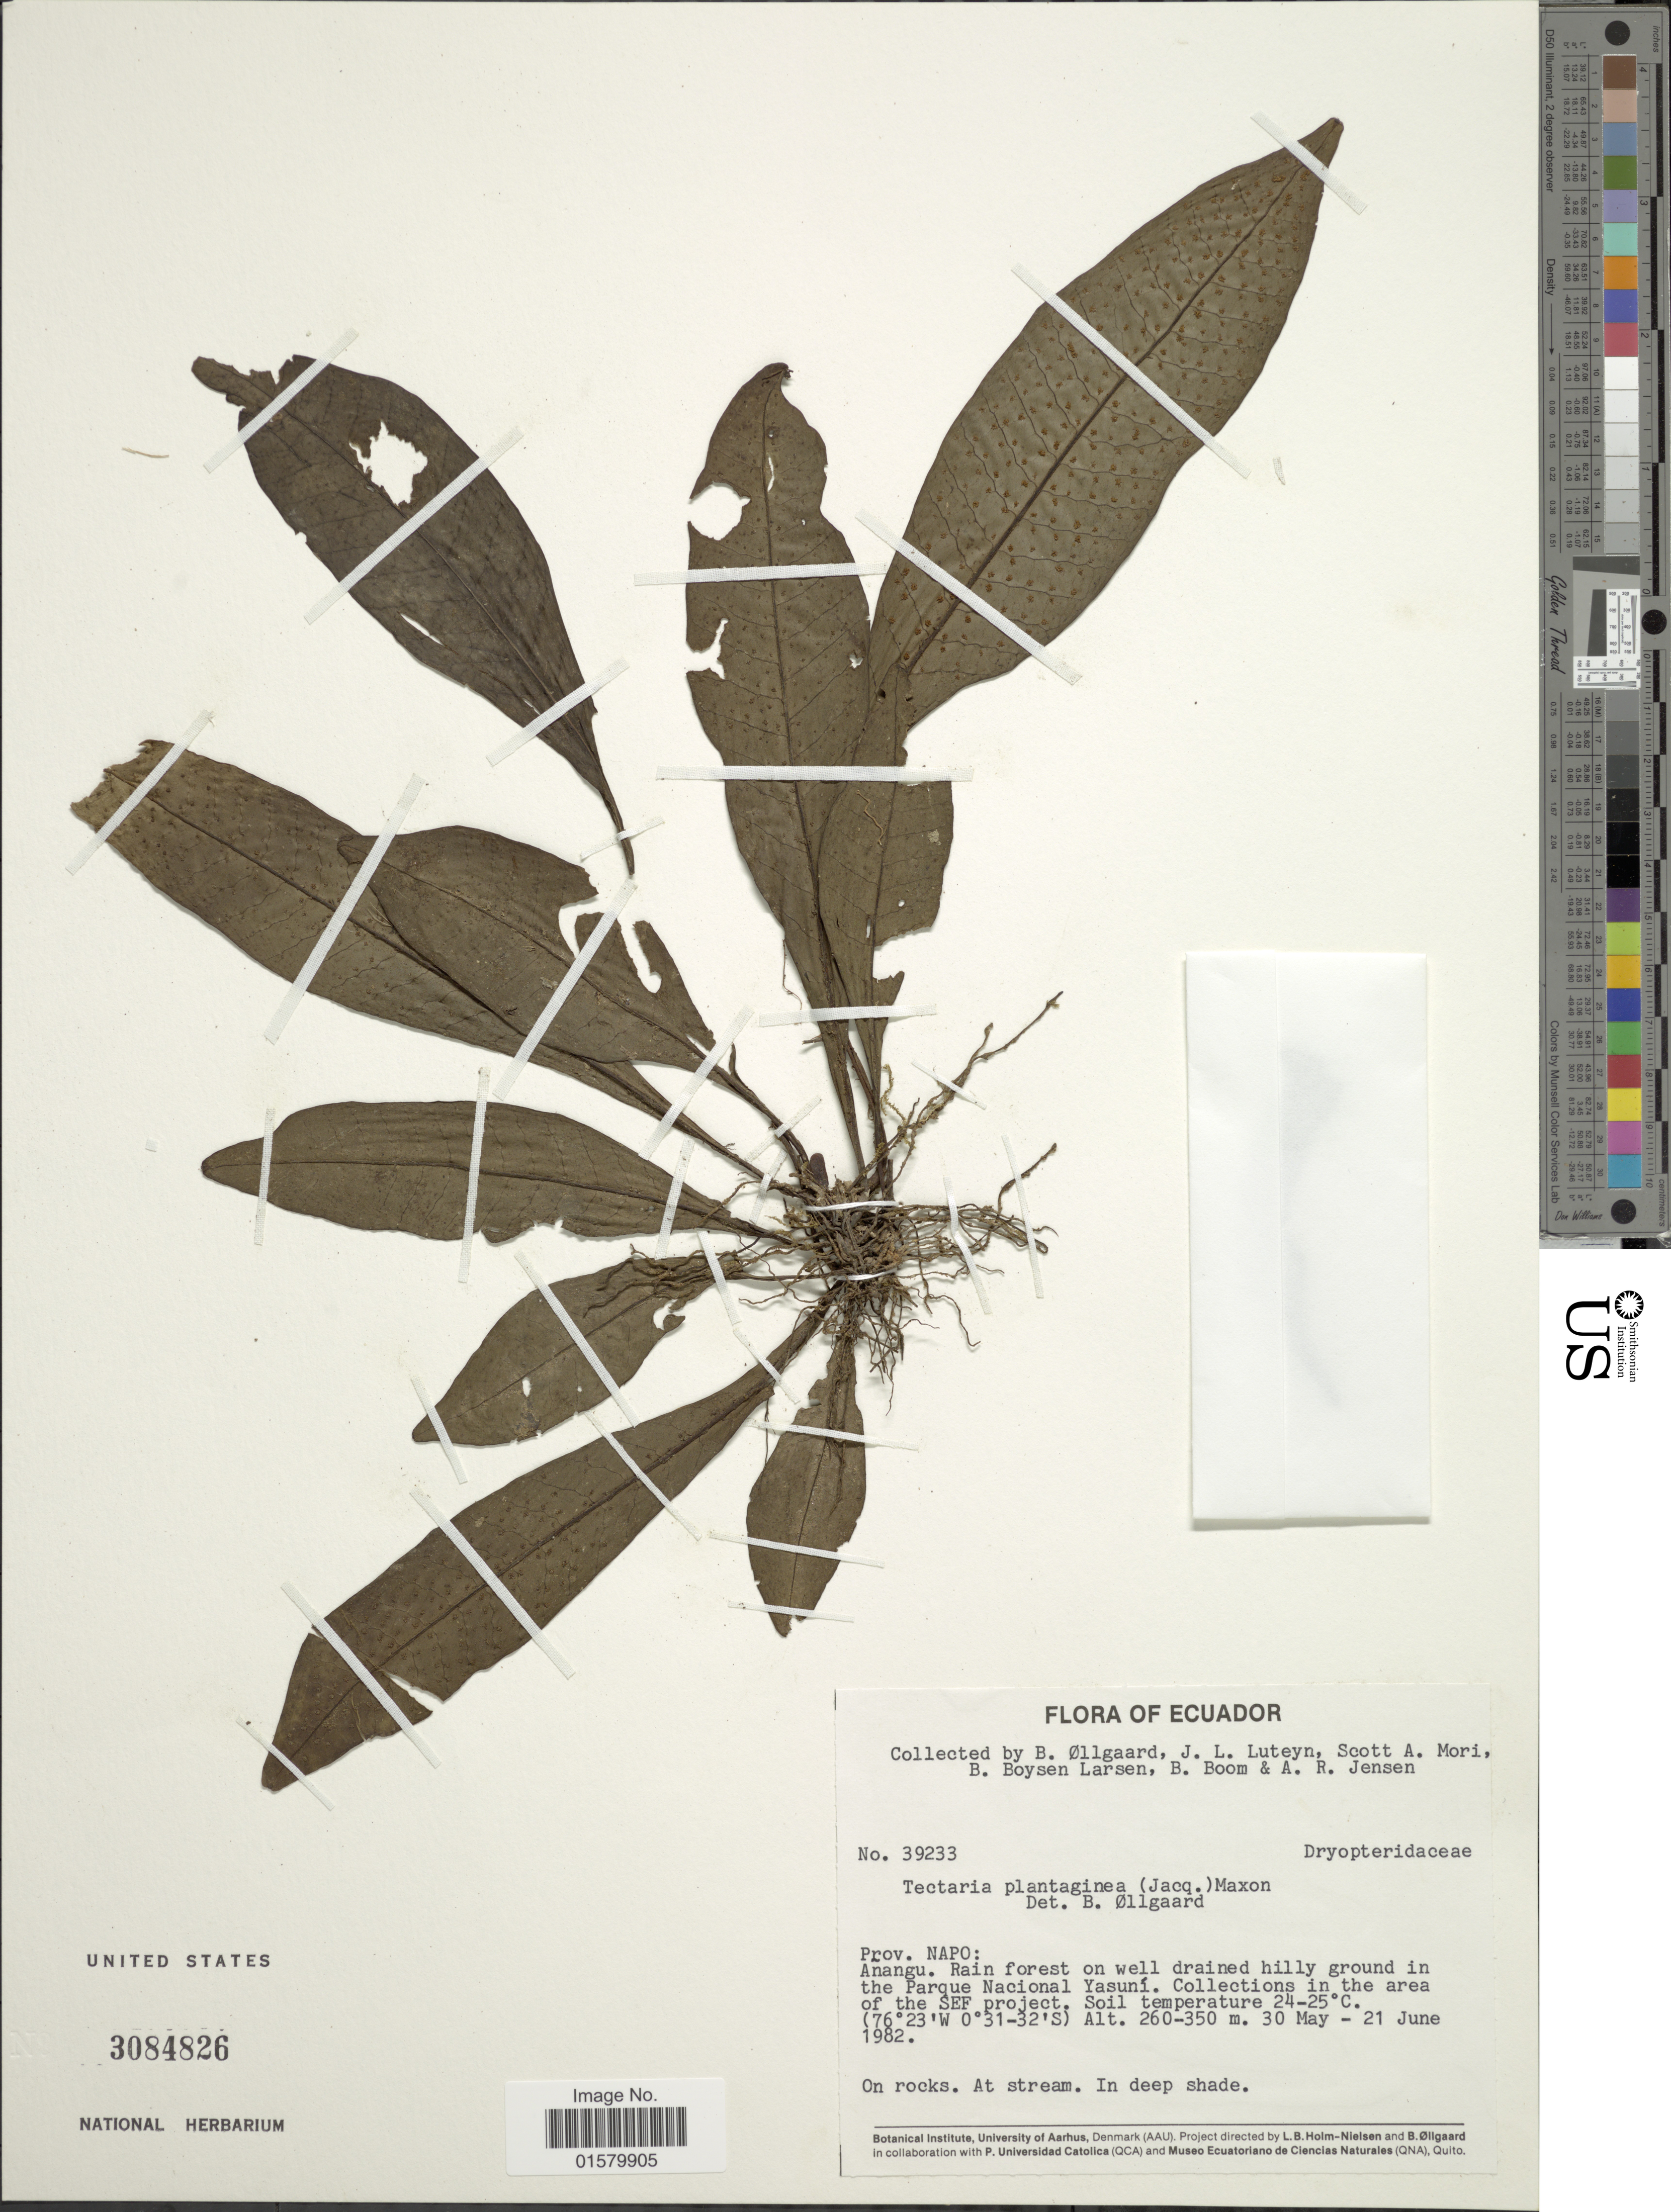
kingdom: Plantae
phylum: Tracheophyta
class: Polypodiopsida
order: Polypodiales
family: Tectariaceae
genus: Tectaria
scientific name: Tectaria plantaginea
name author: (Jacq.) Maxon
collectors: B. Øllgaard, J. L. Luteyn, S. Mori, B. Boysen Larsen & et al.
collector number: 39233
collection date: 1982-05-30/1982-06-21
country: Ecuador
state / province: Napo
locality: Prov. Napo: Anangu, in the Parque Nacional Yasuni, SEF project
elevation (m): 260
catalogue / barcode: US 3084826